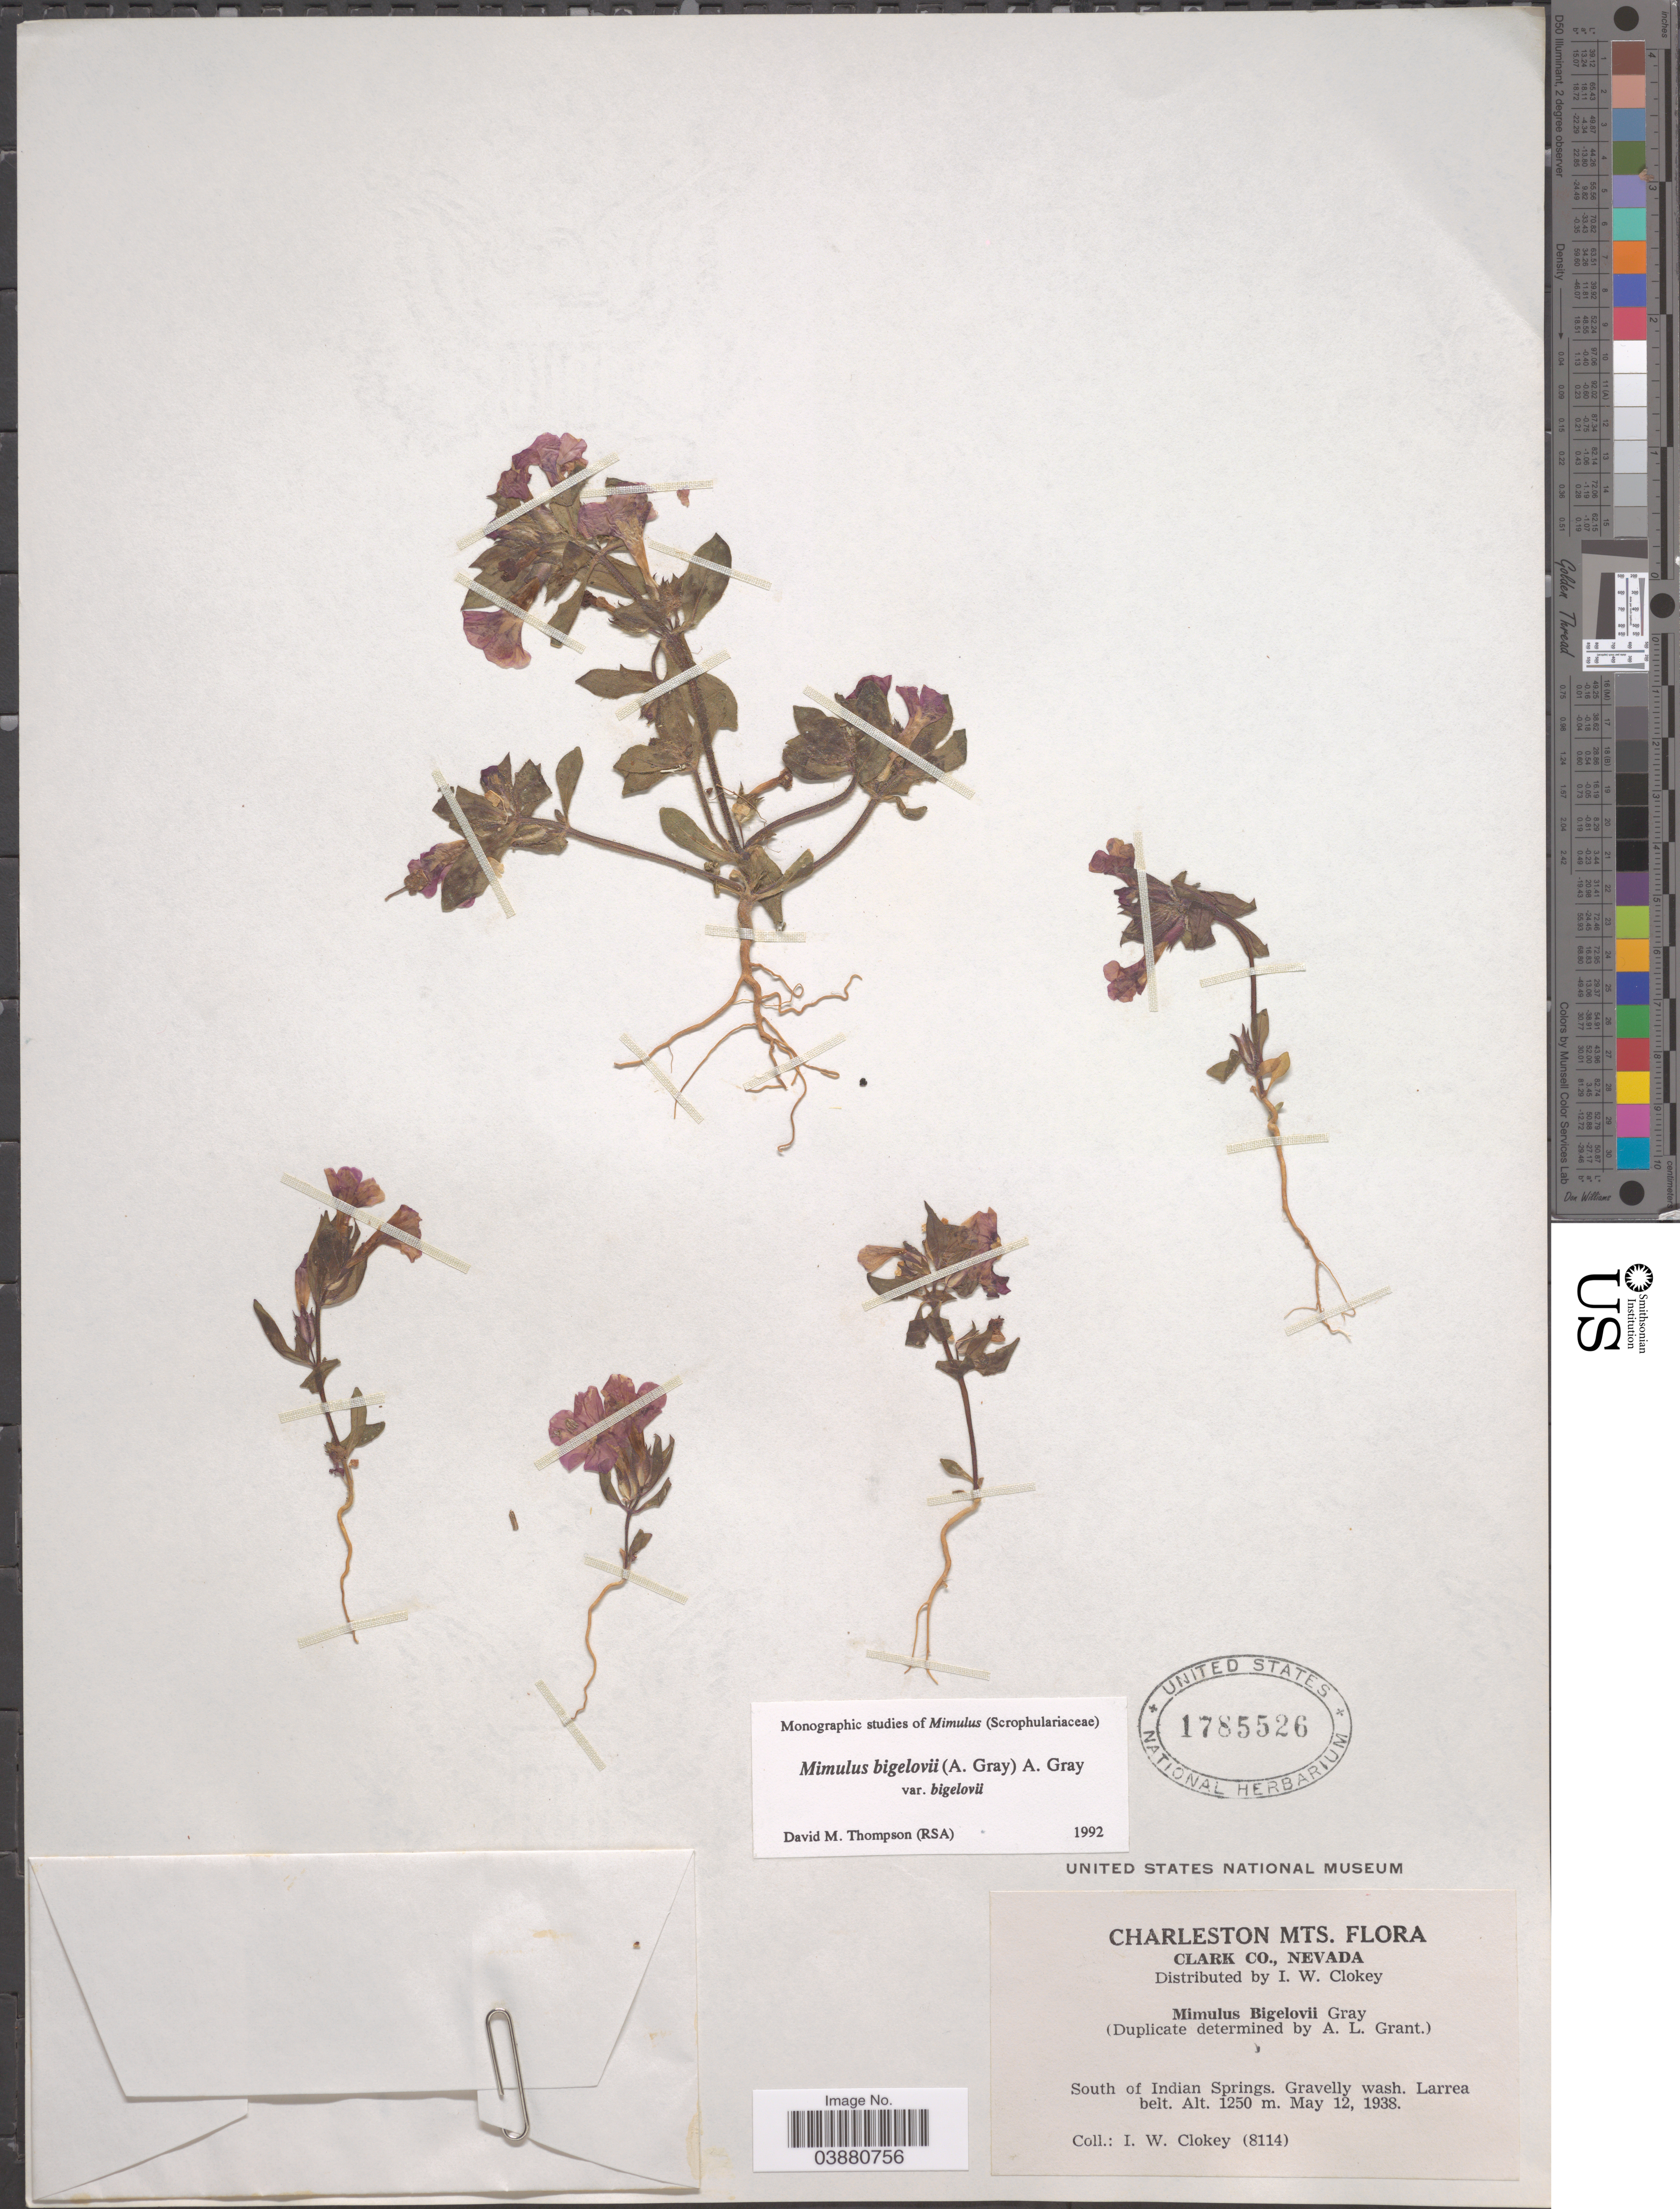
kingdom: Plantae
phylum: Tracheophyta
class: Magnoliopsida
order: Lamiales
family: Phrymaceae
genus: Mimulus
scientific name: Mimulus bigelovii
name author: (A. Gray) G.L. Nesom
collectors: I. W. Clokey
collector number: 8114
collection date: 1938-05-12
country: United States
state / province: Nevada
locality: Charleston Mts. Clark Co. South of Indian Springs.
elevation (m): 1250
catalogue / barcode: US 1785526